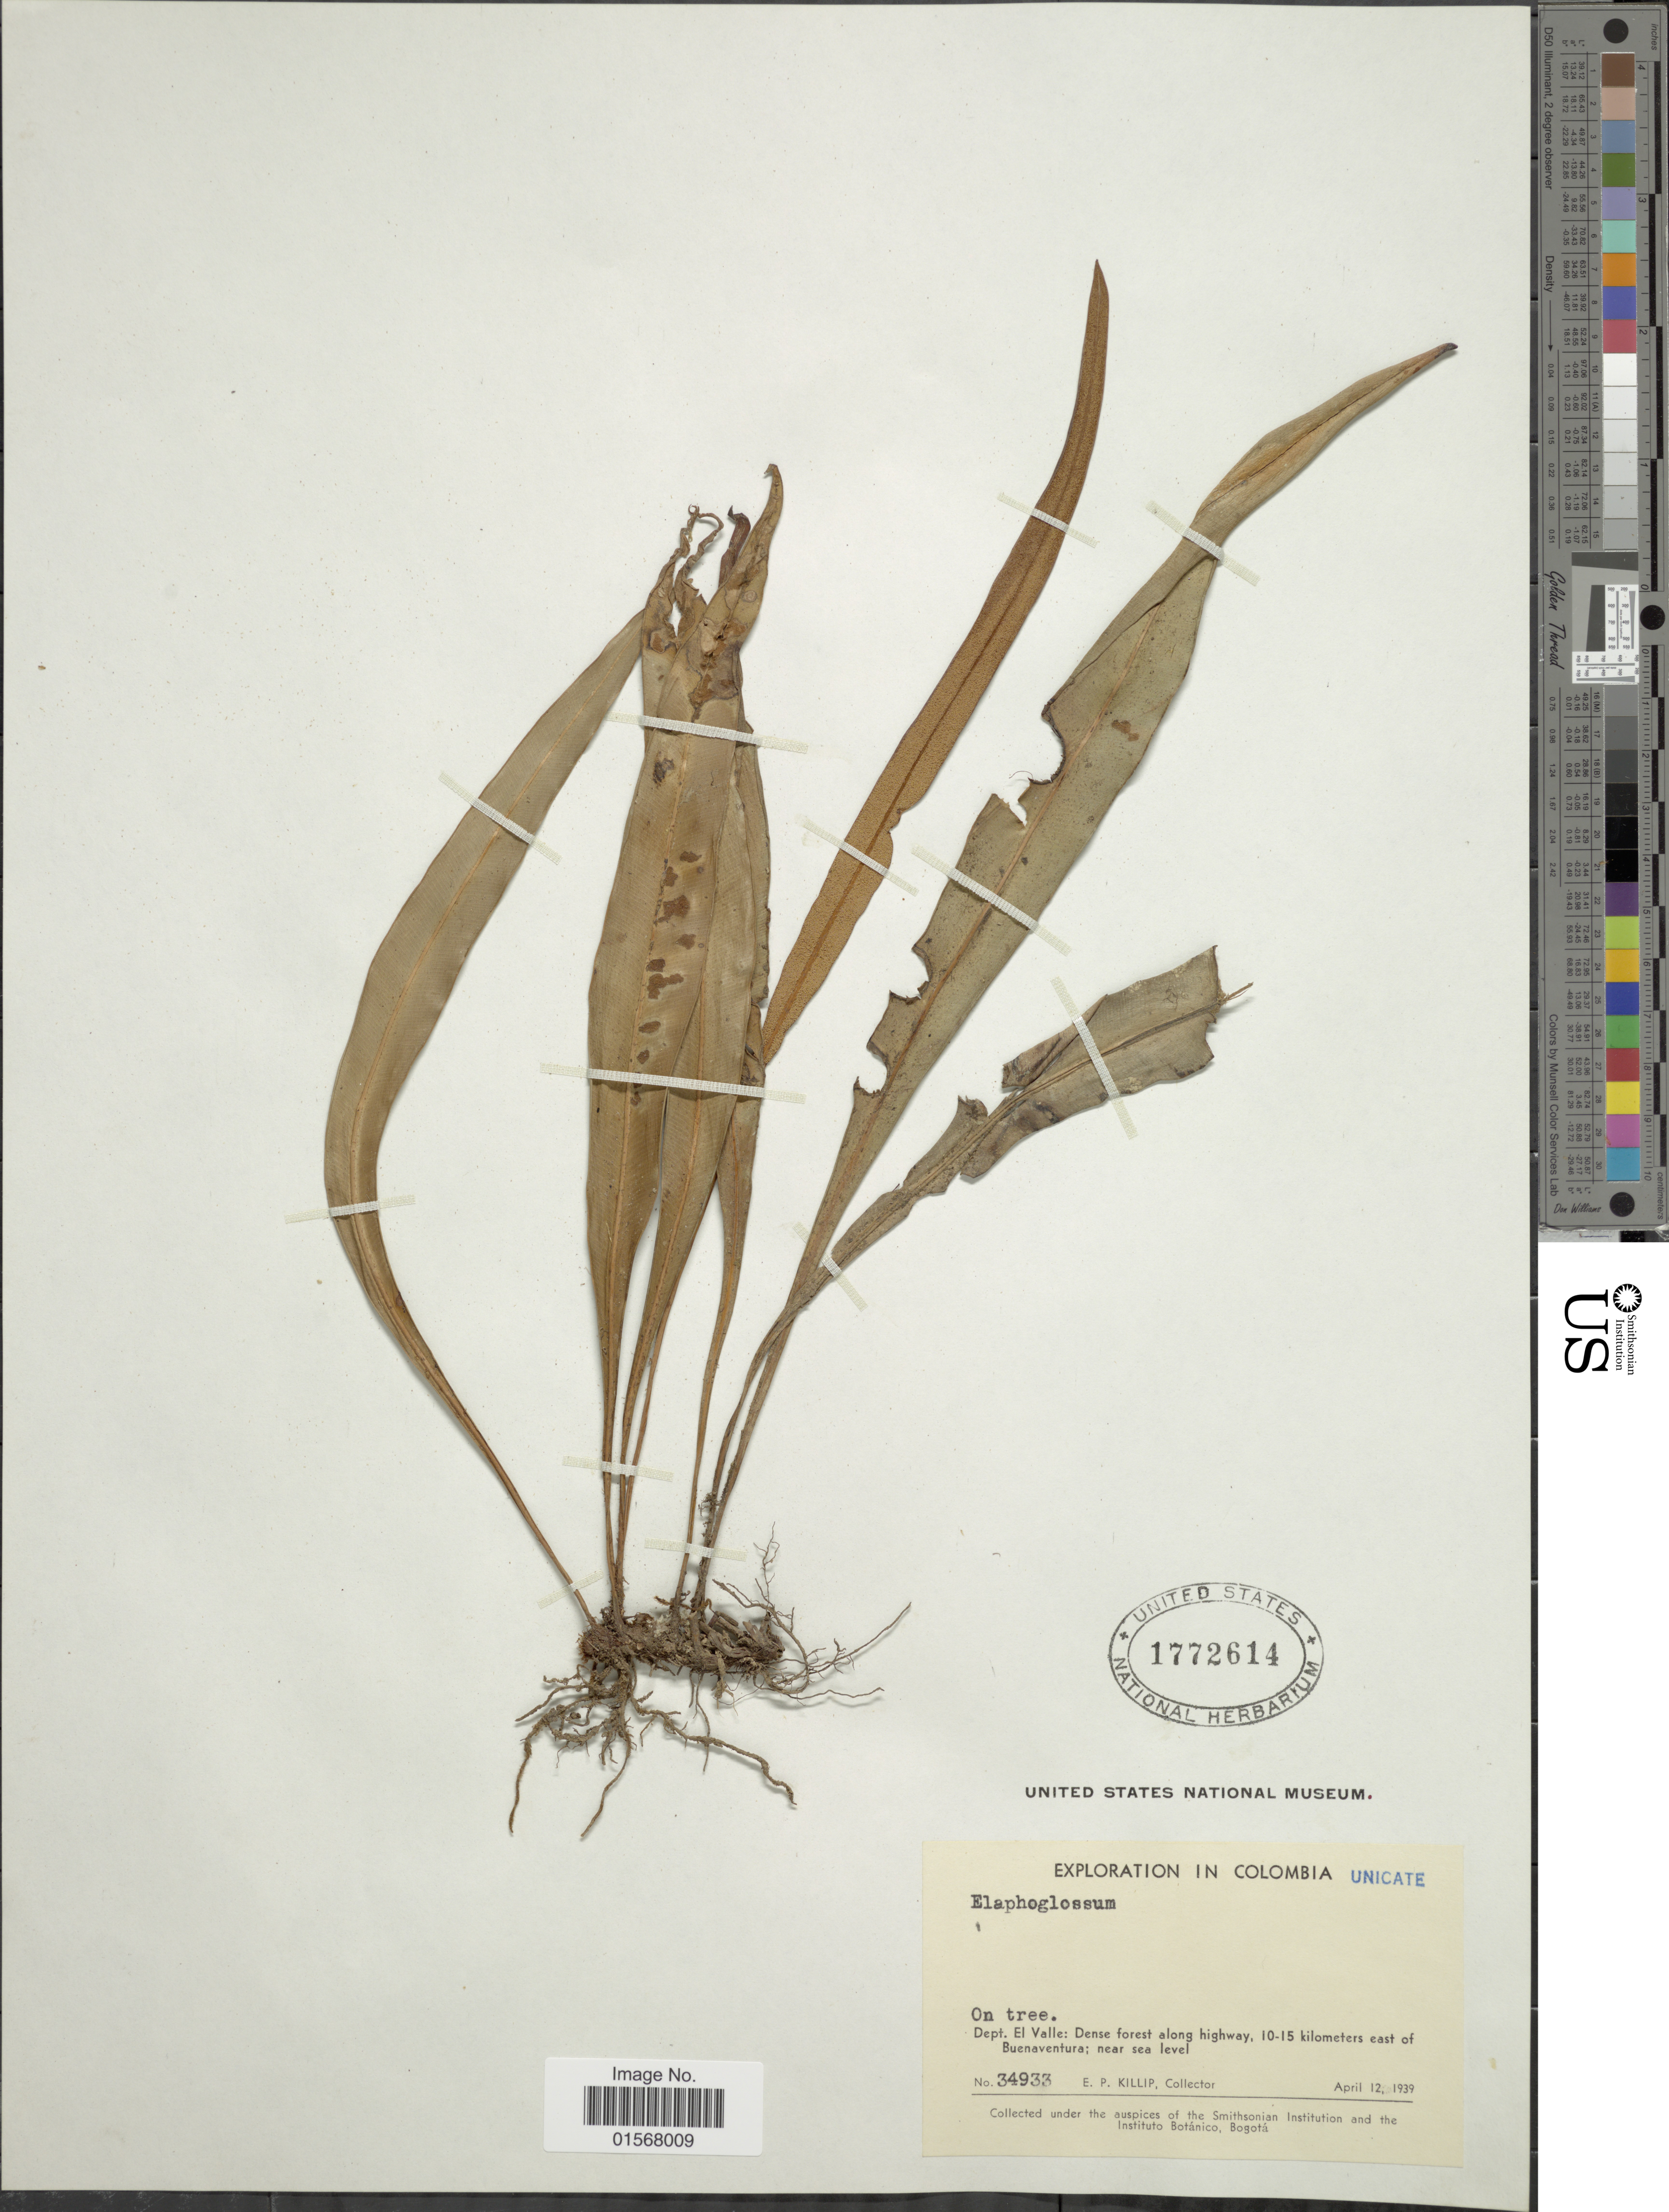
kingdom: Plantae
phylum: Tracheophyta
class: Polypodiopsida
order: Polypodiales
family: Dryopteridaceae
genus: Elaphoglossum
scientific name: Elaphoglossum sp.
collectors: E. P. Killip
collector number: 34933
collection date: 1939-04-02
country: Colombia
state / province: Valle del Cauca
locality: Dept. El Valle: Dense forest along highway, 10-15 kilometers east of Buenaventura; near sea level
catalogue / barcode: US 1772614